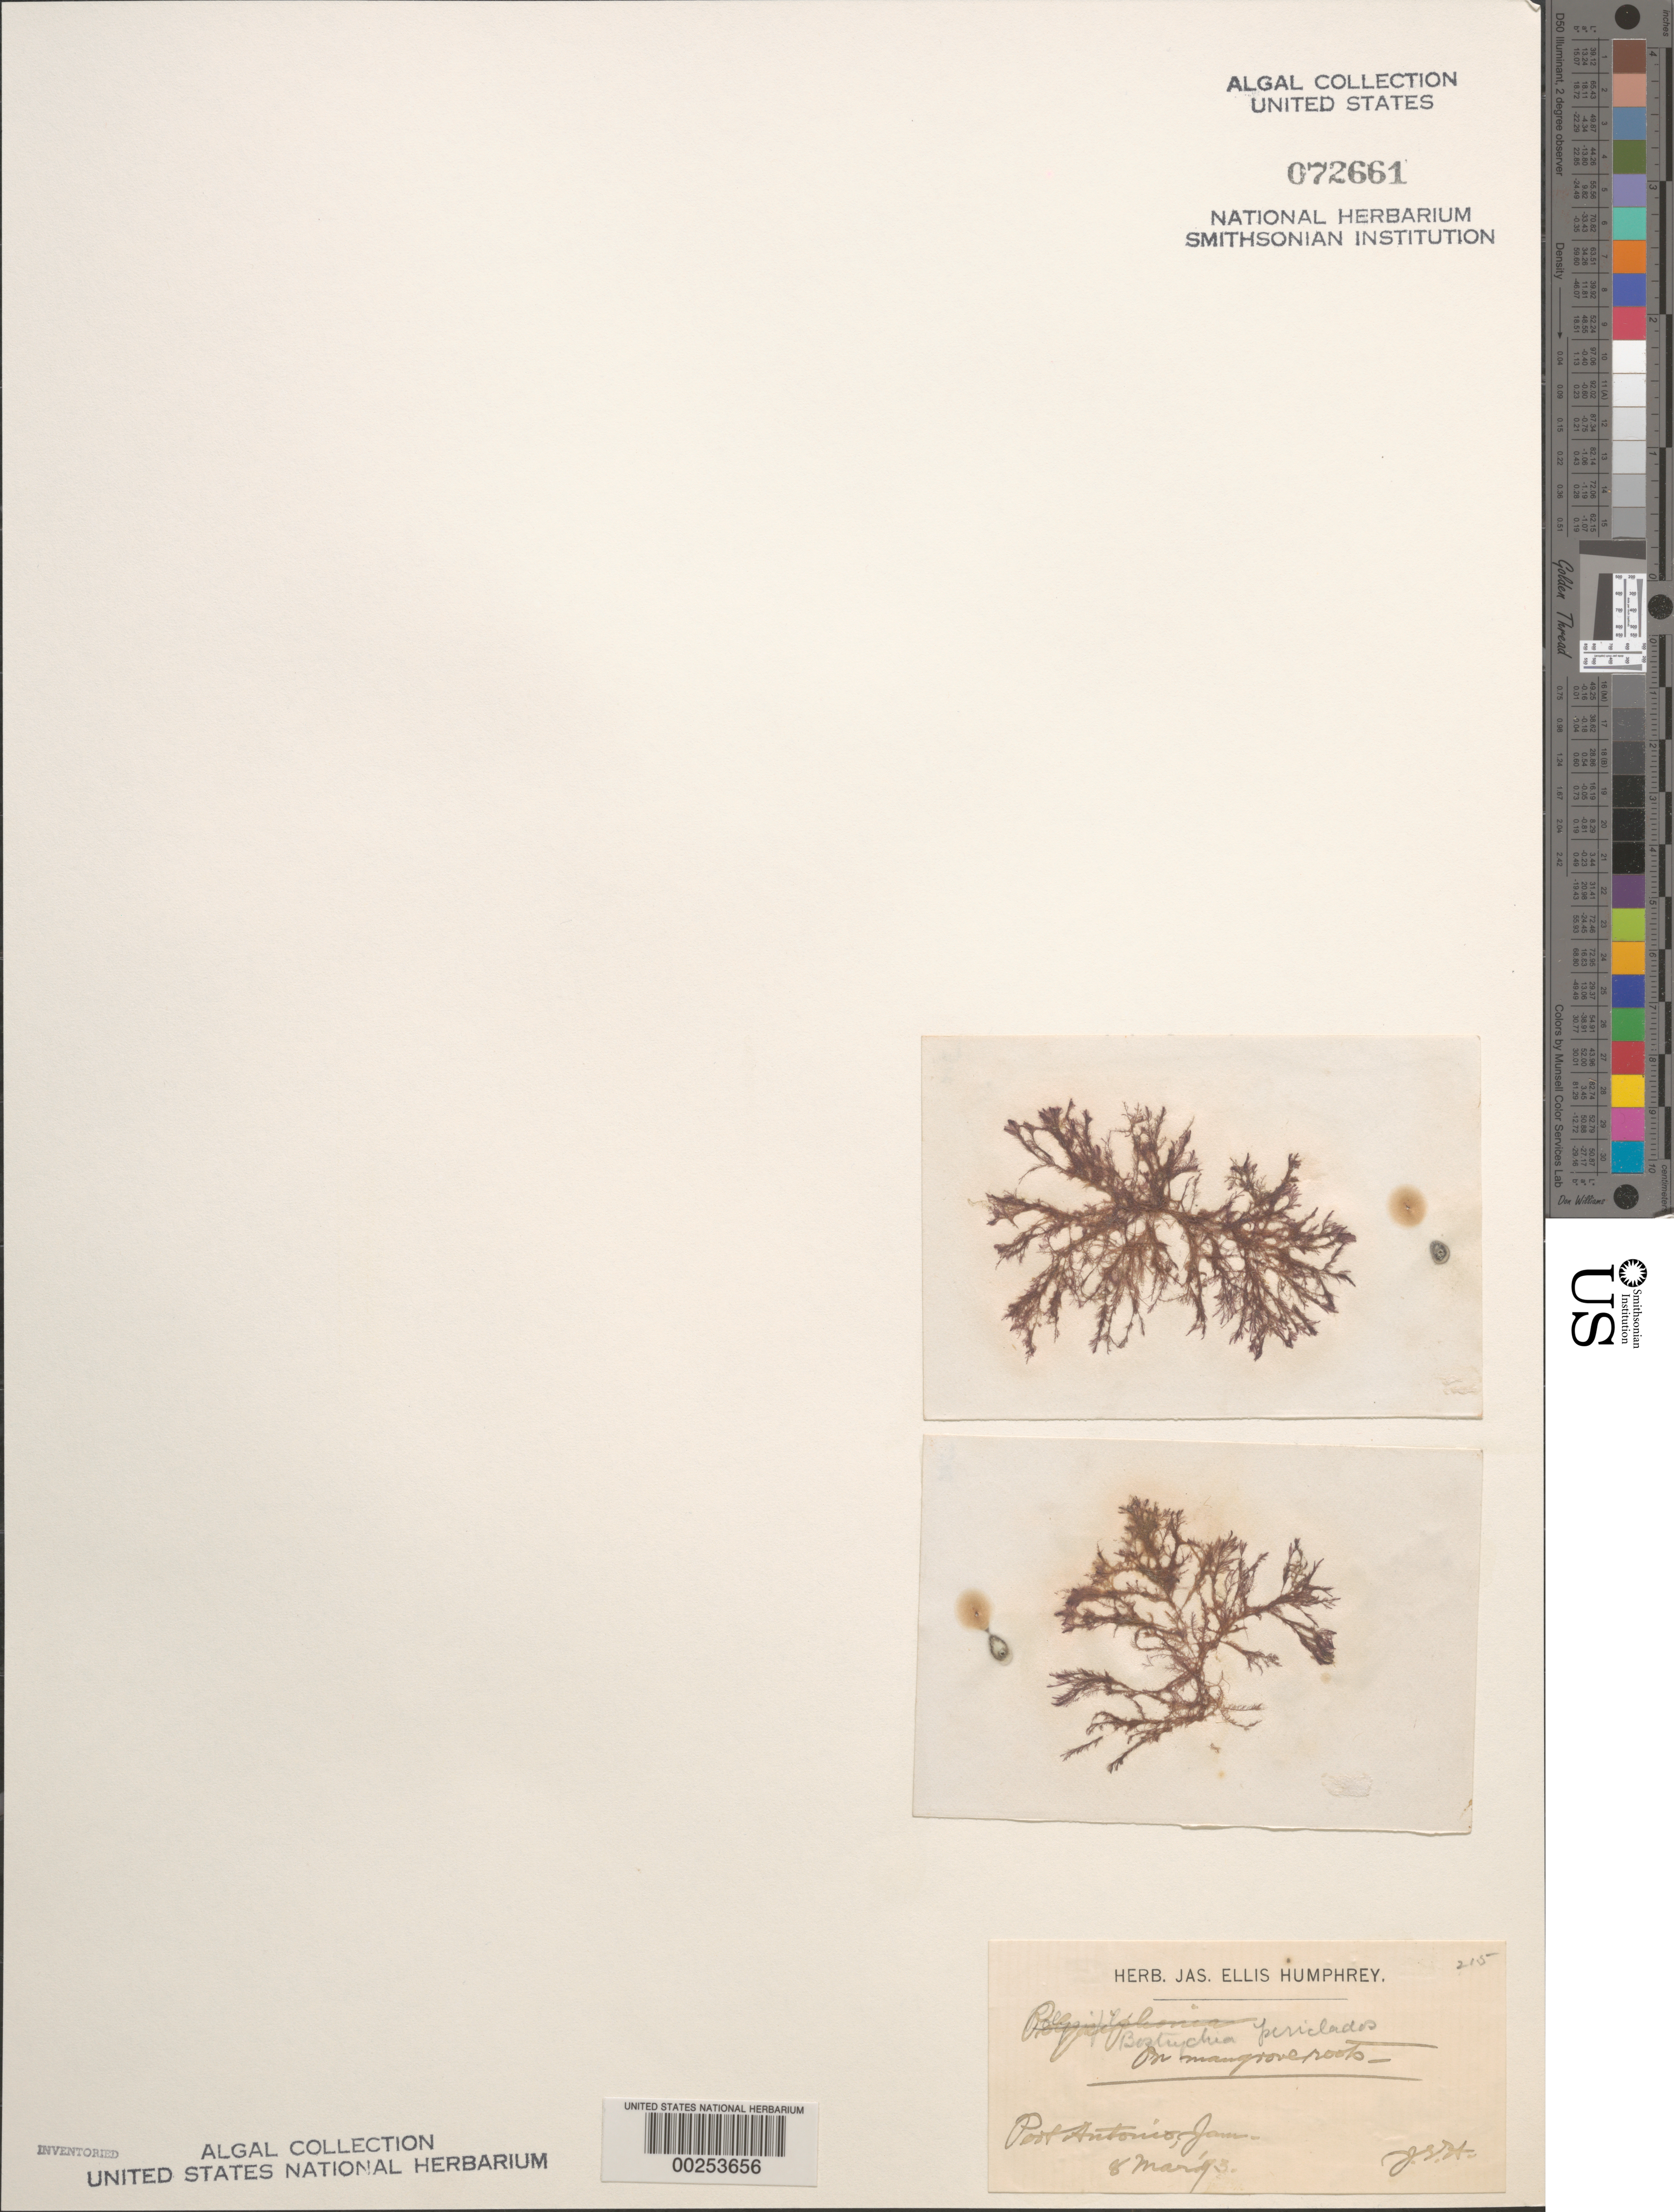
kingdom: Plantae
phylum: Rhodophyta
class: Florideophyceae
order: Ceramiales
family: Rhodomelaceae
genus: Bostrychia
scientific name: Bostrychia periclados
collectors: J. Humphrey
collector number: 215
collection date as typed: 08 Mar 1893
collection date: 1893-03-08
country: Jamaica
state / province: Portland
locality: Port antonio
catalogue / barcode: US 72661